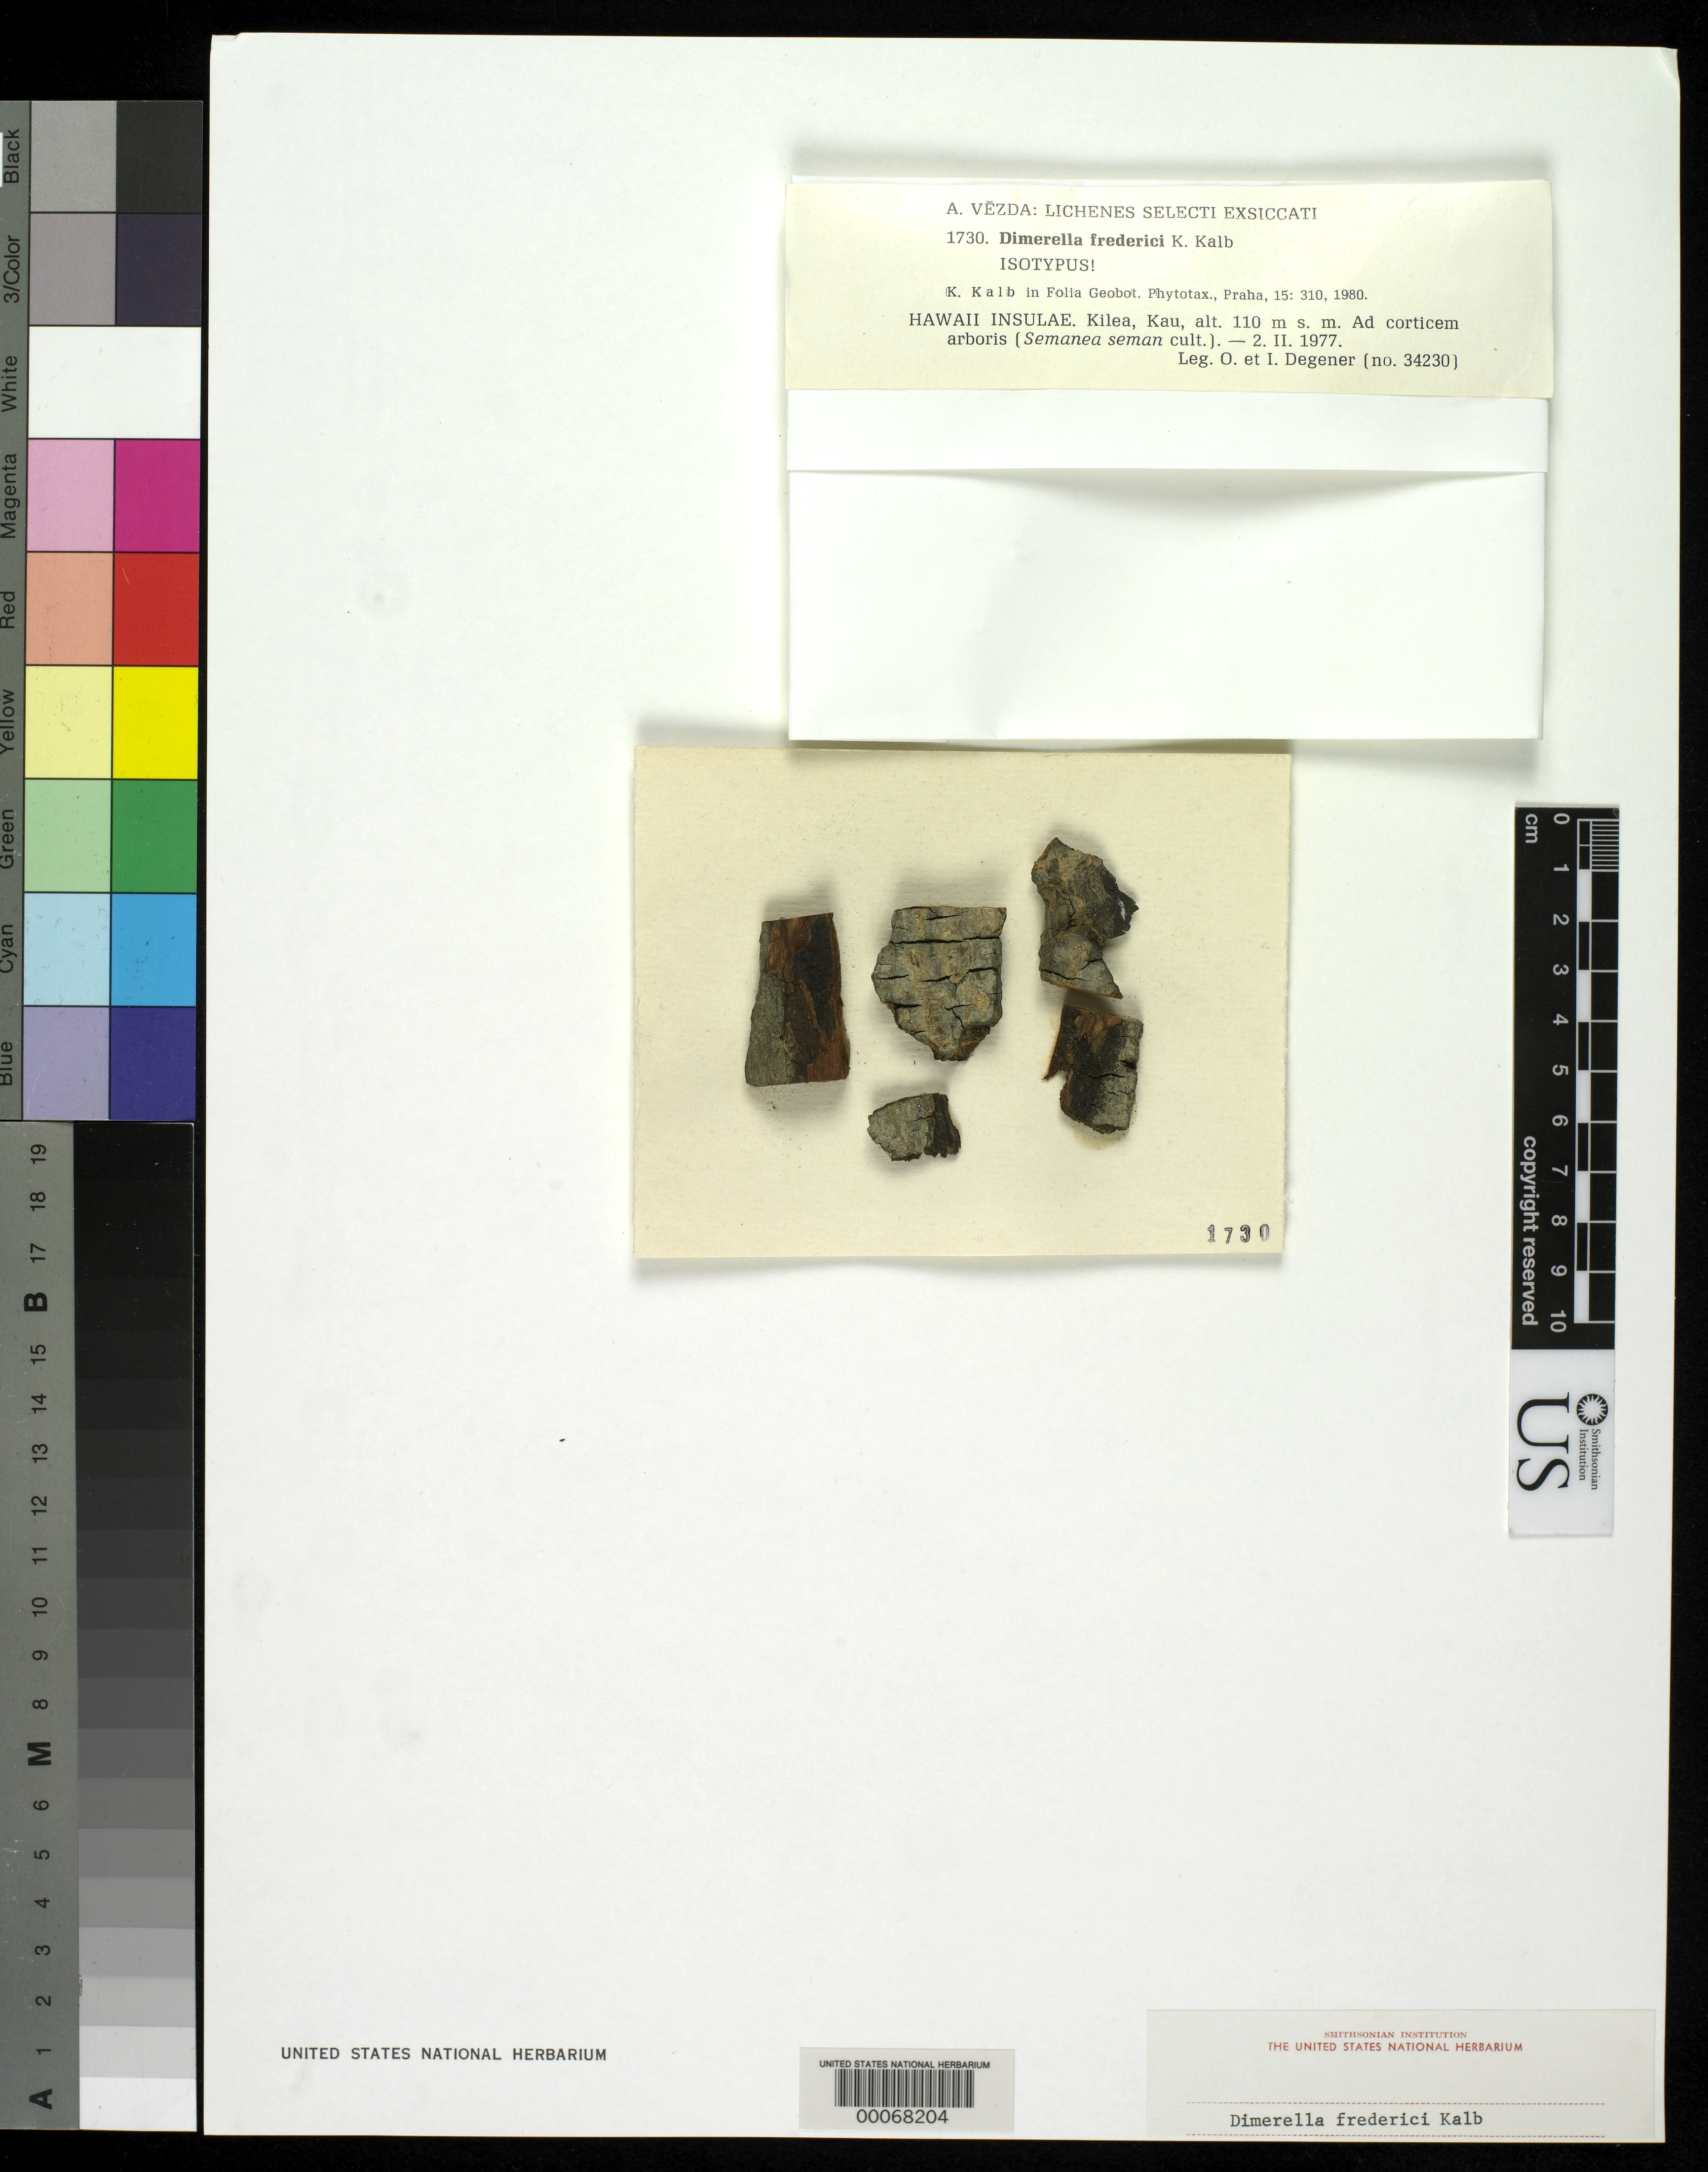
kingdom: Fungi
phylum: Ascomycota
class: Lecanoromycetes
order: Ostropales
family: Coenogoniaceae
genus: Dimerella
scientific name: Dimerella frederici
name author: Kalb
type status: Isotype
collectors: O. Degener & I. Degener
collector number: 34230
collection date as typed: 02 Feb 1977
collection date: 1977-02-02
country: United States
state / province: Hawaii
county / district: Hawaii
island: Hawaii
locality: Kilea.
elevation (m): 110